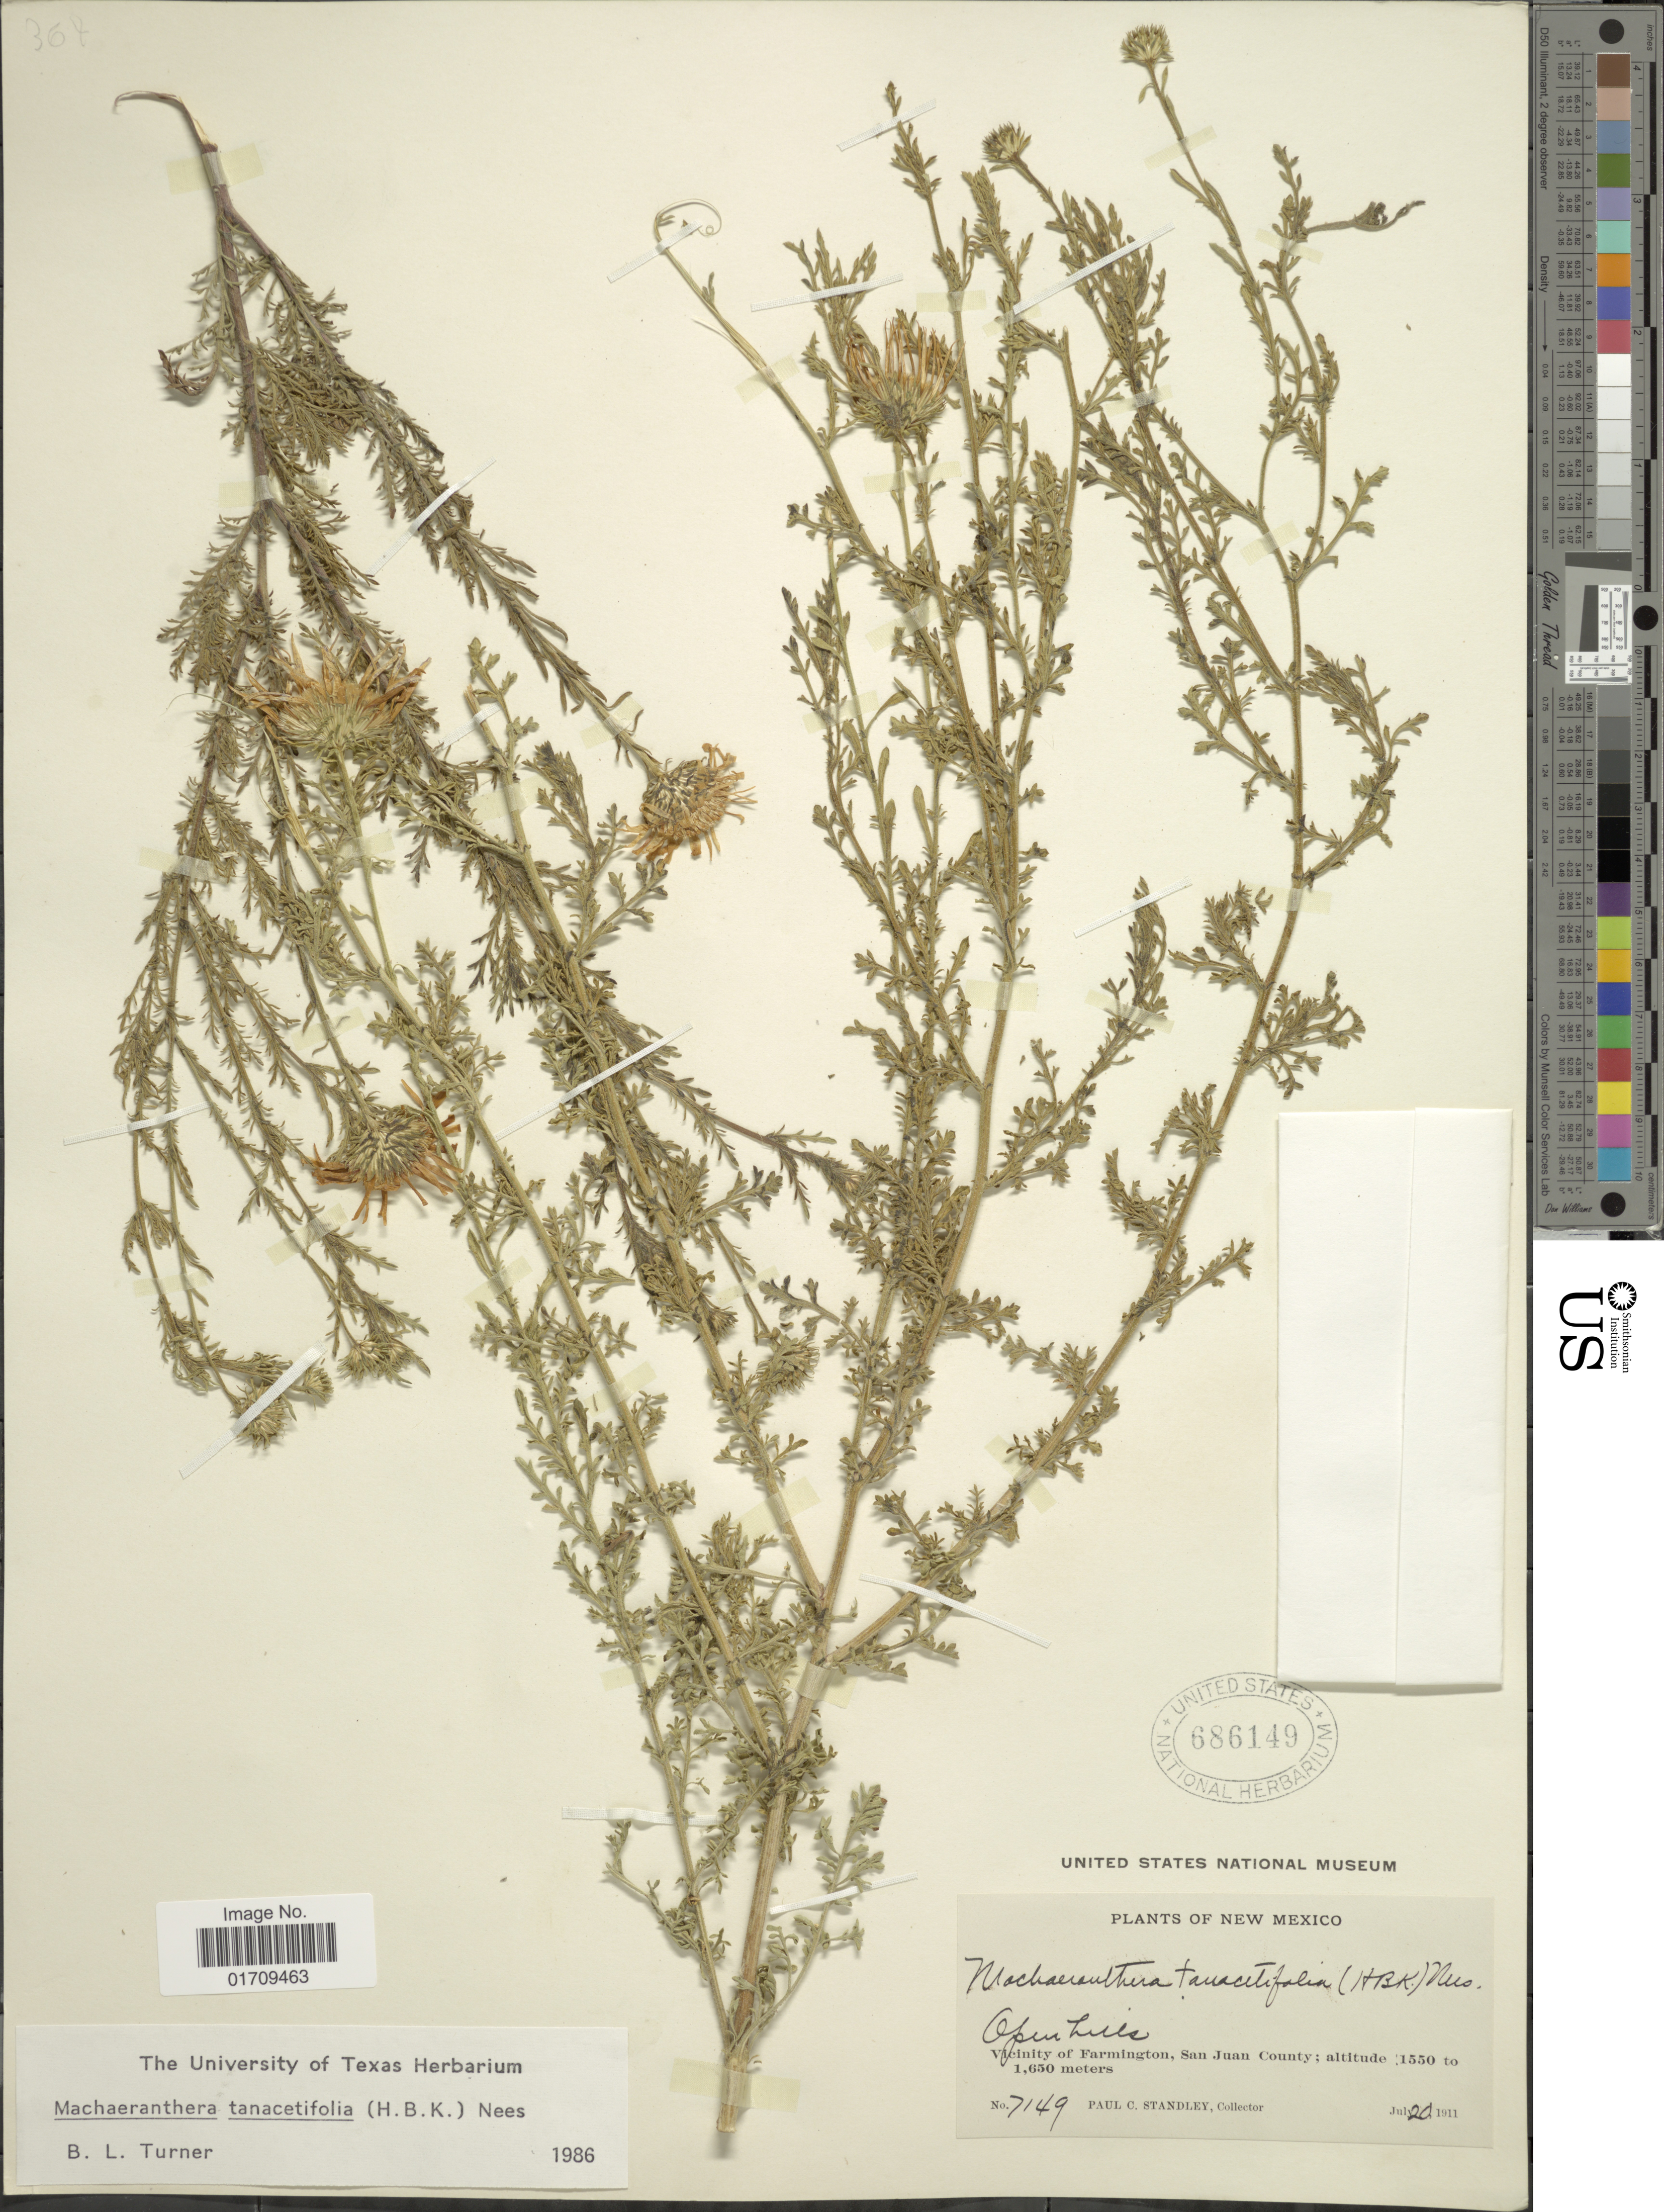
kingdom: Plantae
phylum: Tracheophyta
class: Magnoliopsida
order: Asterales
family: Asteraceae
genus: Machaeranthera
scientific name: Machaeranthera tanacetifolia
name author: (Kunth) Nees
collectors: P. C. Standley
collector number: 7149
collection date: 1911-07-20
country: United States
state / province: New Mexico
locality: Vicinity of Farmington, San Juan County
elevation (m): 1550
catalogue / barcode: US 686149